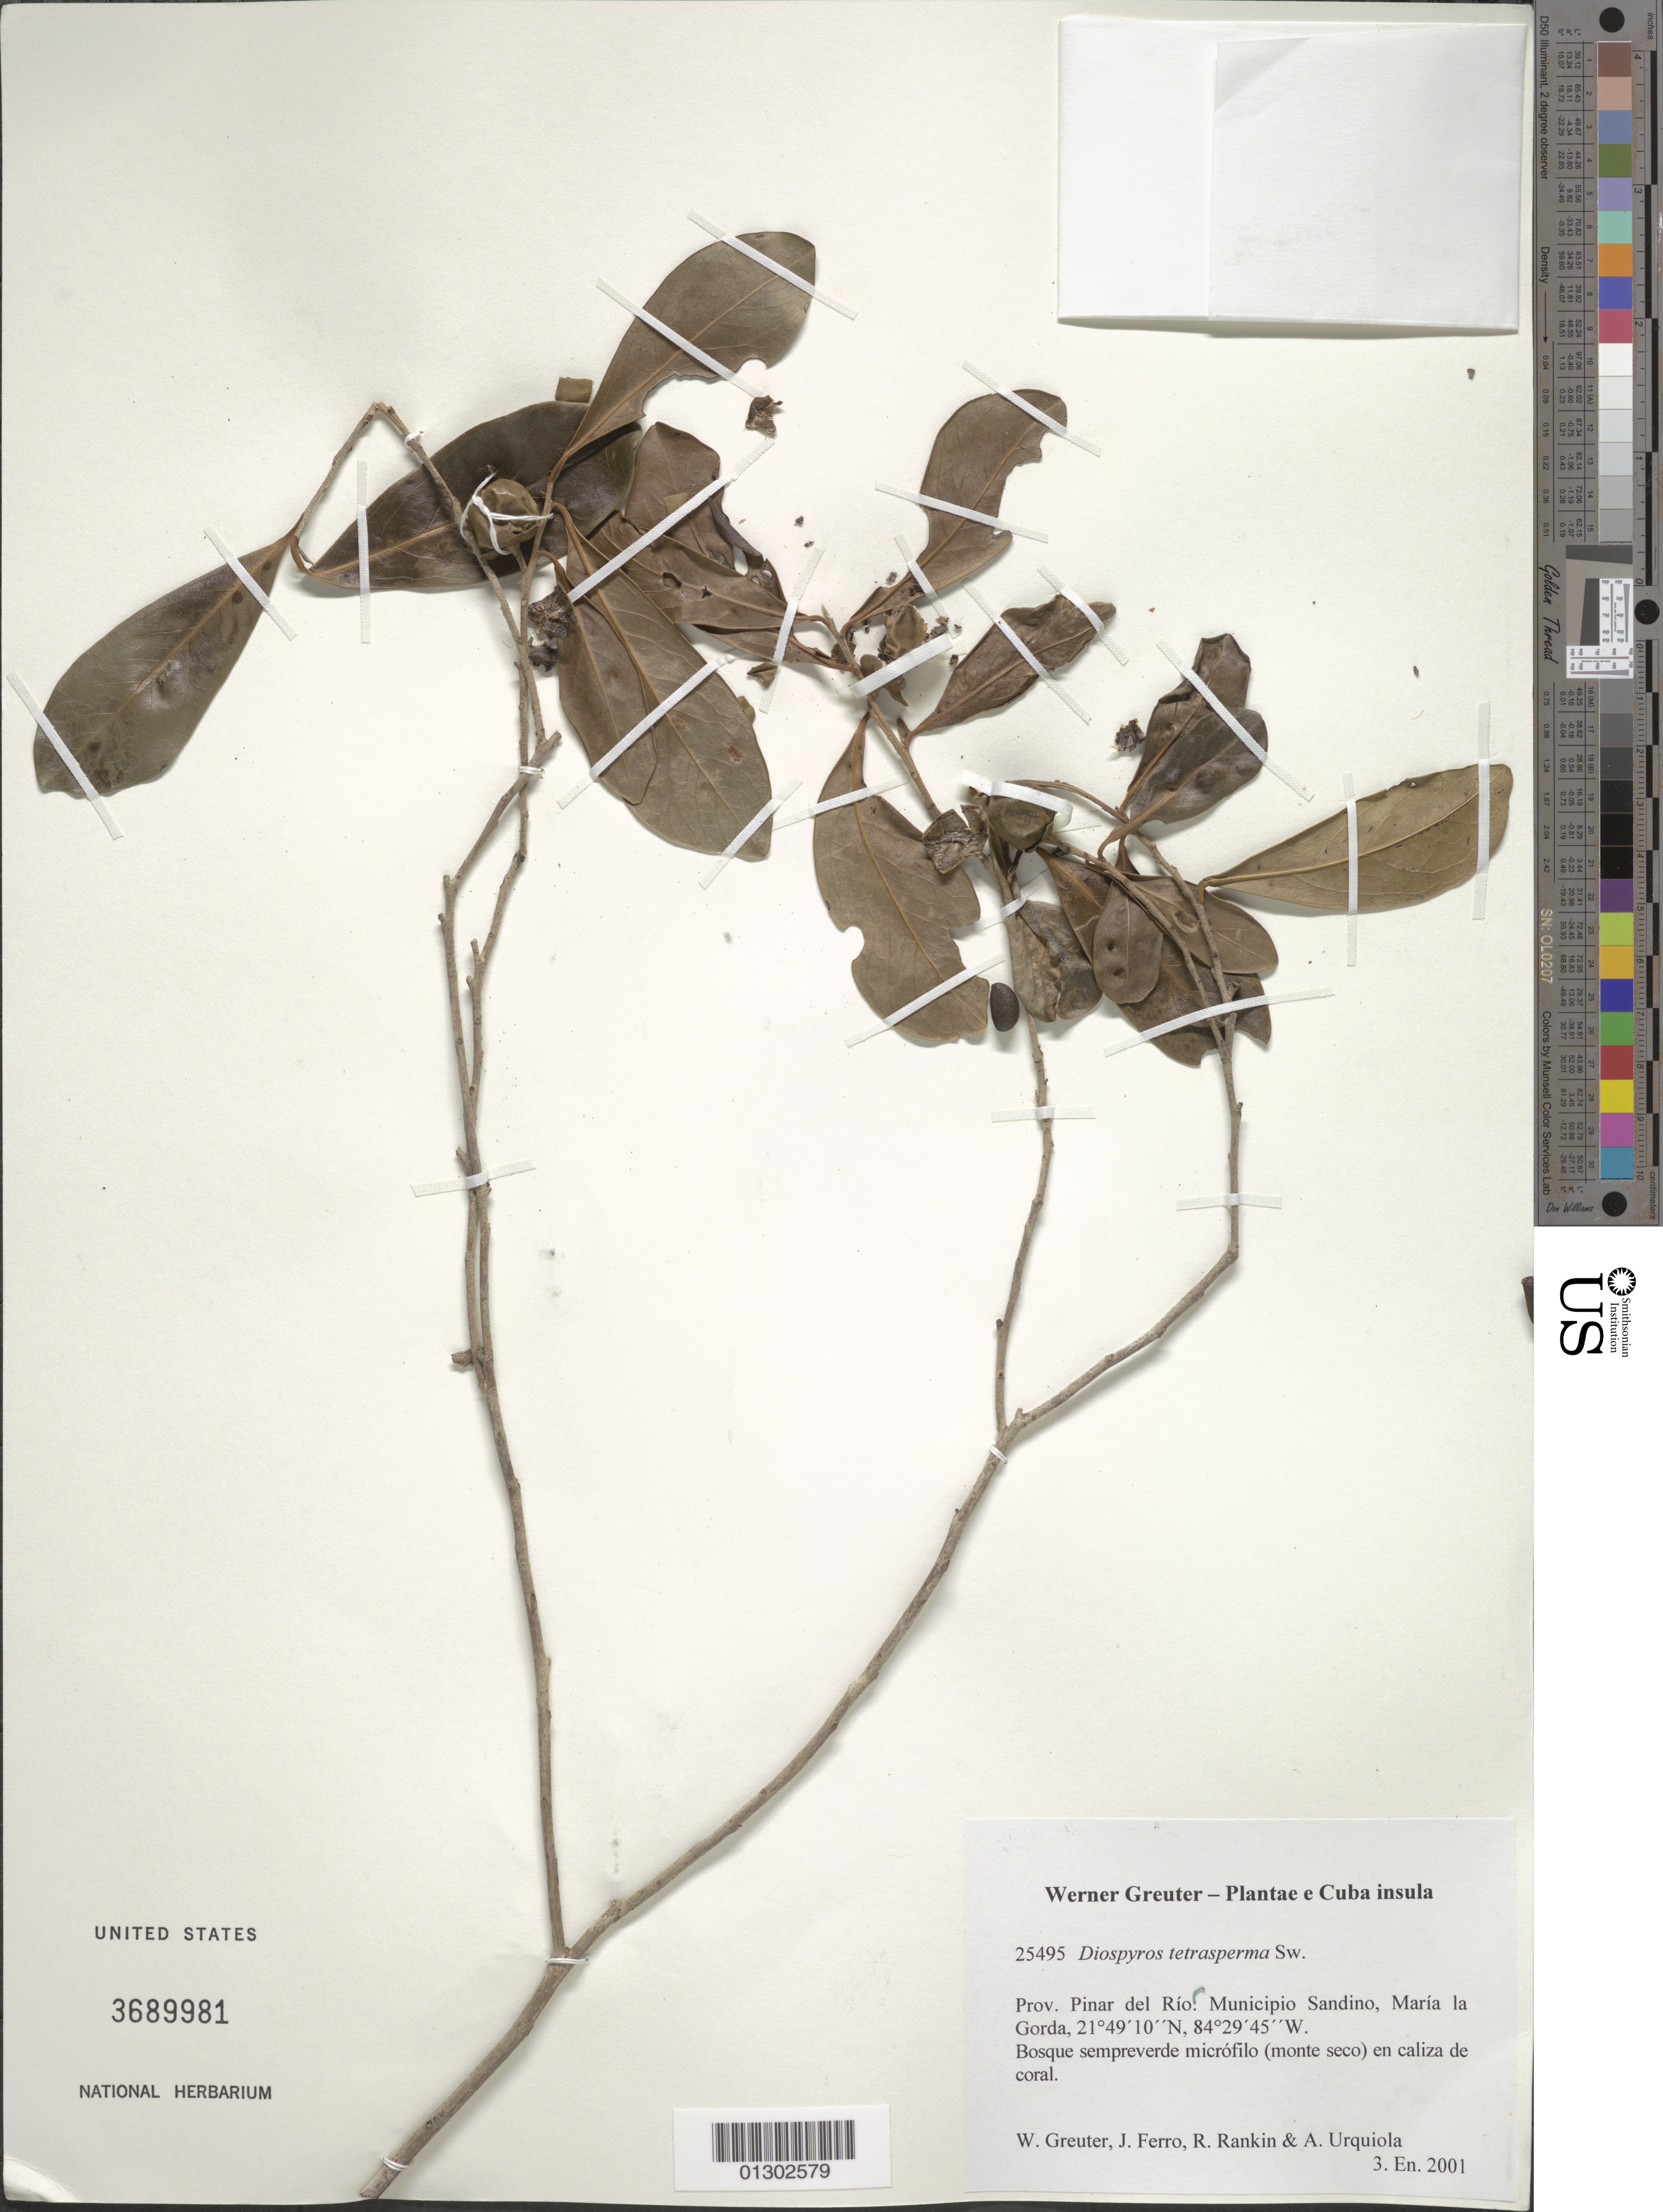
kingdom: Plantae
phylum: Tracheophyta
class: Magnoliopsida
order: Ericales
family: Ebenaceae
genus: Diospyros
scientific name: Diospyros tetrasperma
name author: Sw.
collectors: W. R. Greuter, J. Ferro, R. Rankin Rodriguez & A. Urquiola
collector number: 25495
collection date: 2001-01-03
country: Cuba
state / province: Pinar del Rio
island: Cuba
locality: Municipio Sandino, María la Gorda.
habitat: Bosque sempreverde micrófilo (monte seco) en caliza de coral.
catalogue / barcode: US 3689981